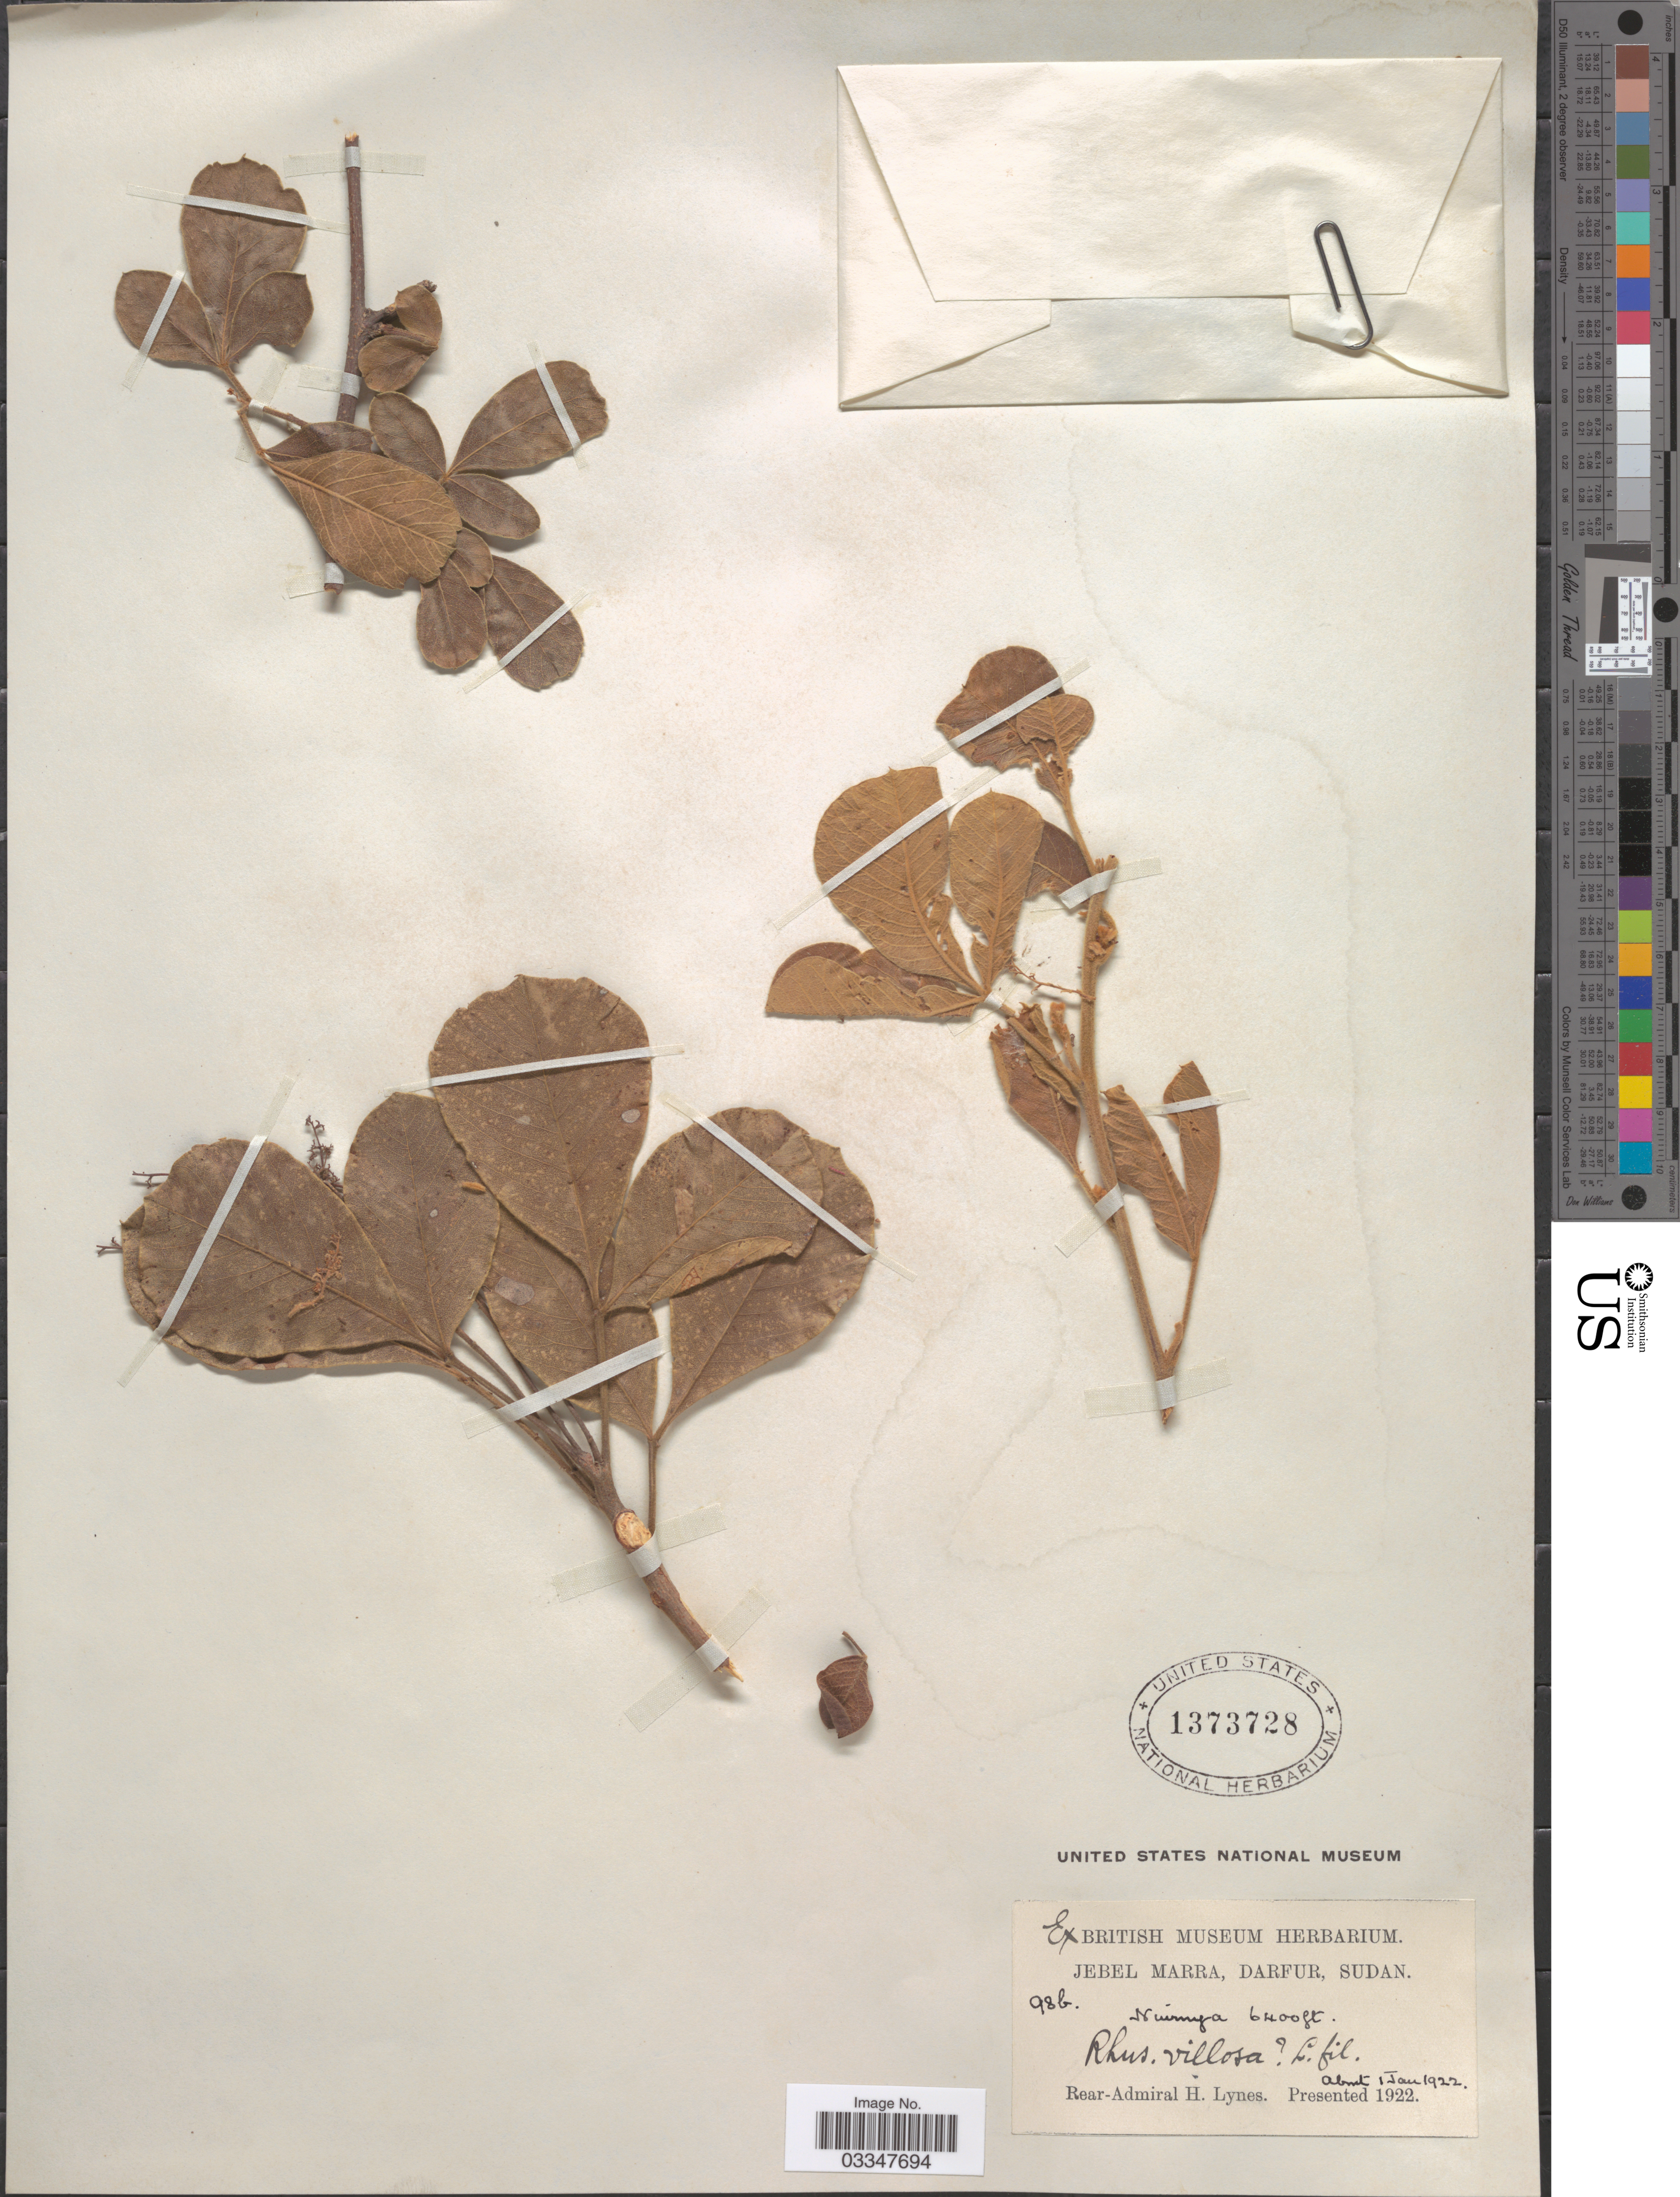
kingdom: Plantae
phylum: Tracheophyta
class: Magnoliopsida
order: Sapindales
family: Anacardiaceae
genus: Rhus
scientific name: Rhus villosa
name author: L. f.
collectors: H. Lynes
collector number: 98b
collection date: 1992-01-01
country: Sudan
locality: Niurnya.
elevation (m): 1951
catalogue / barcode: US 1373728